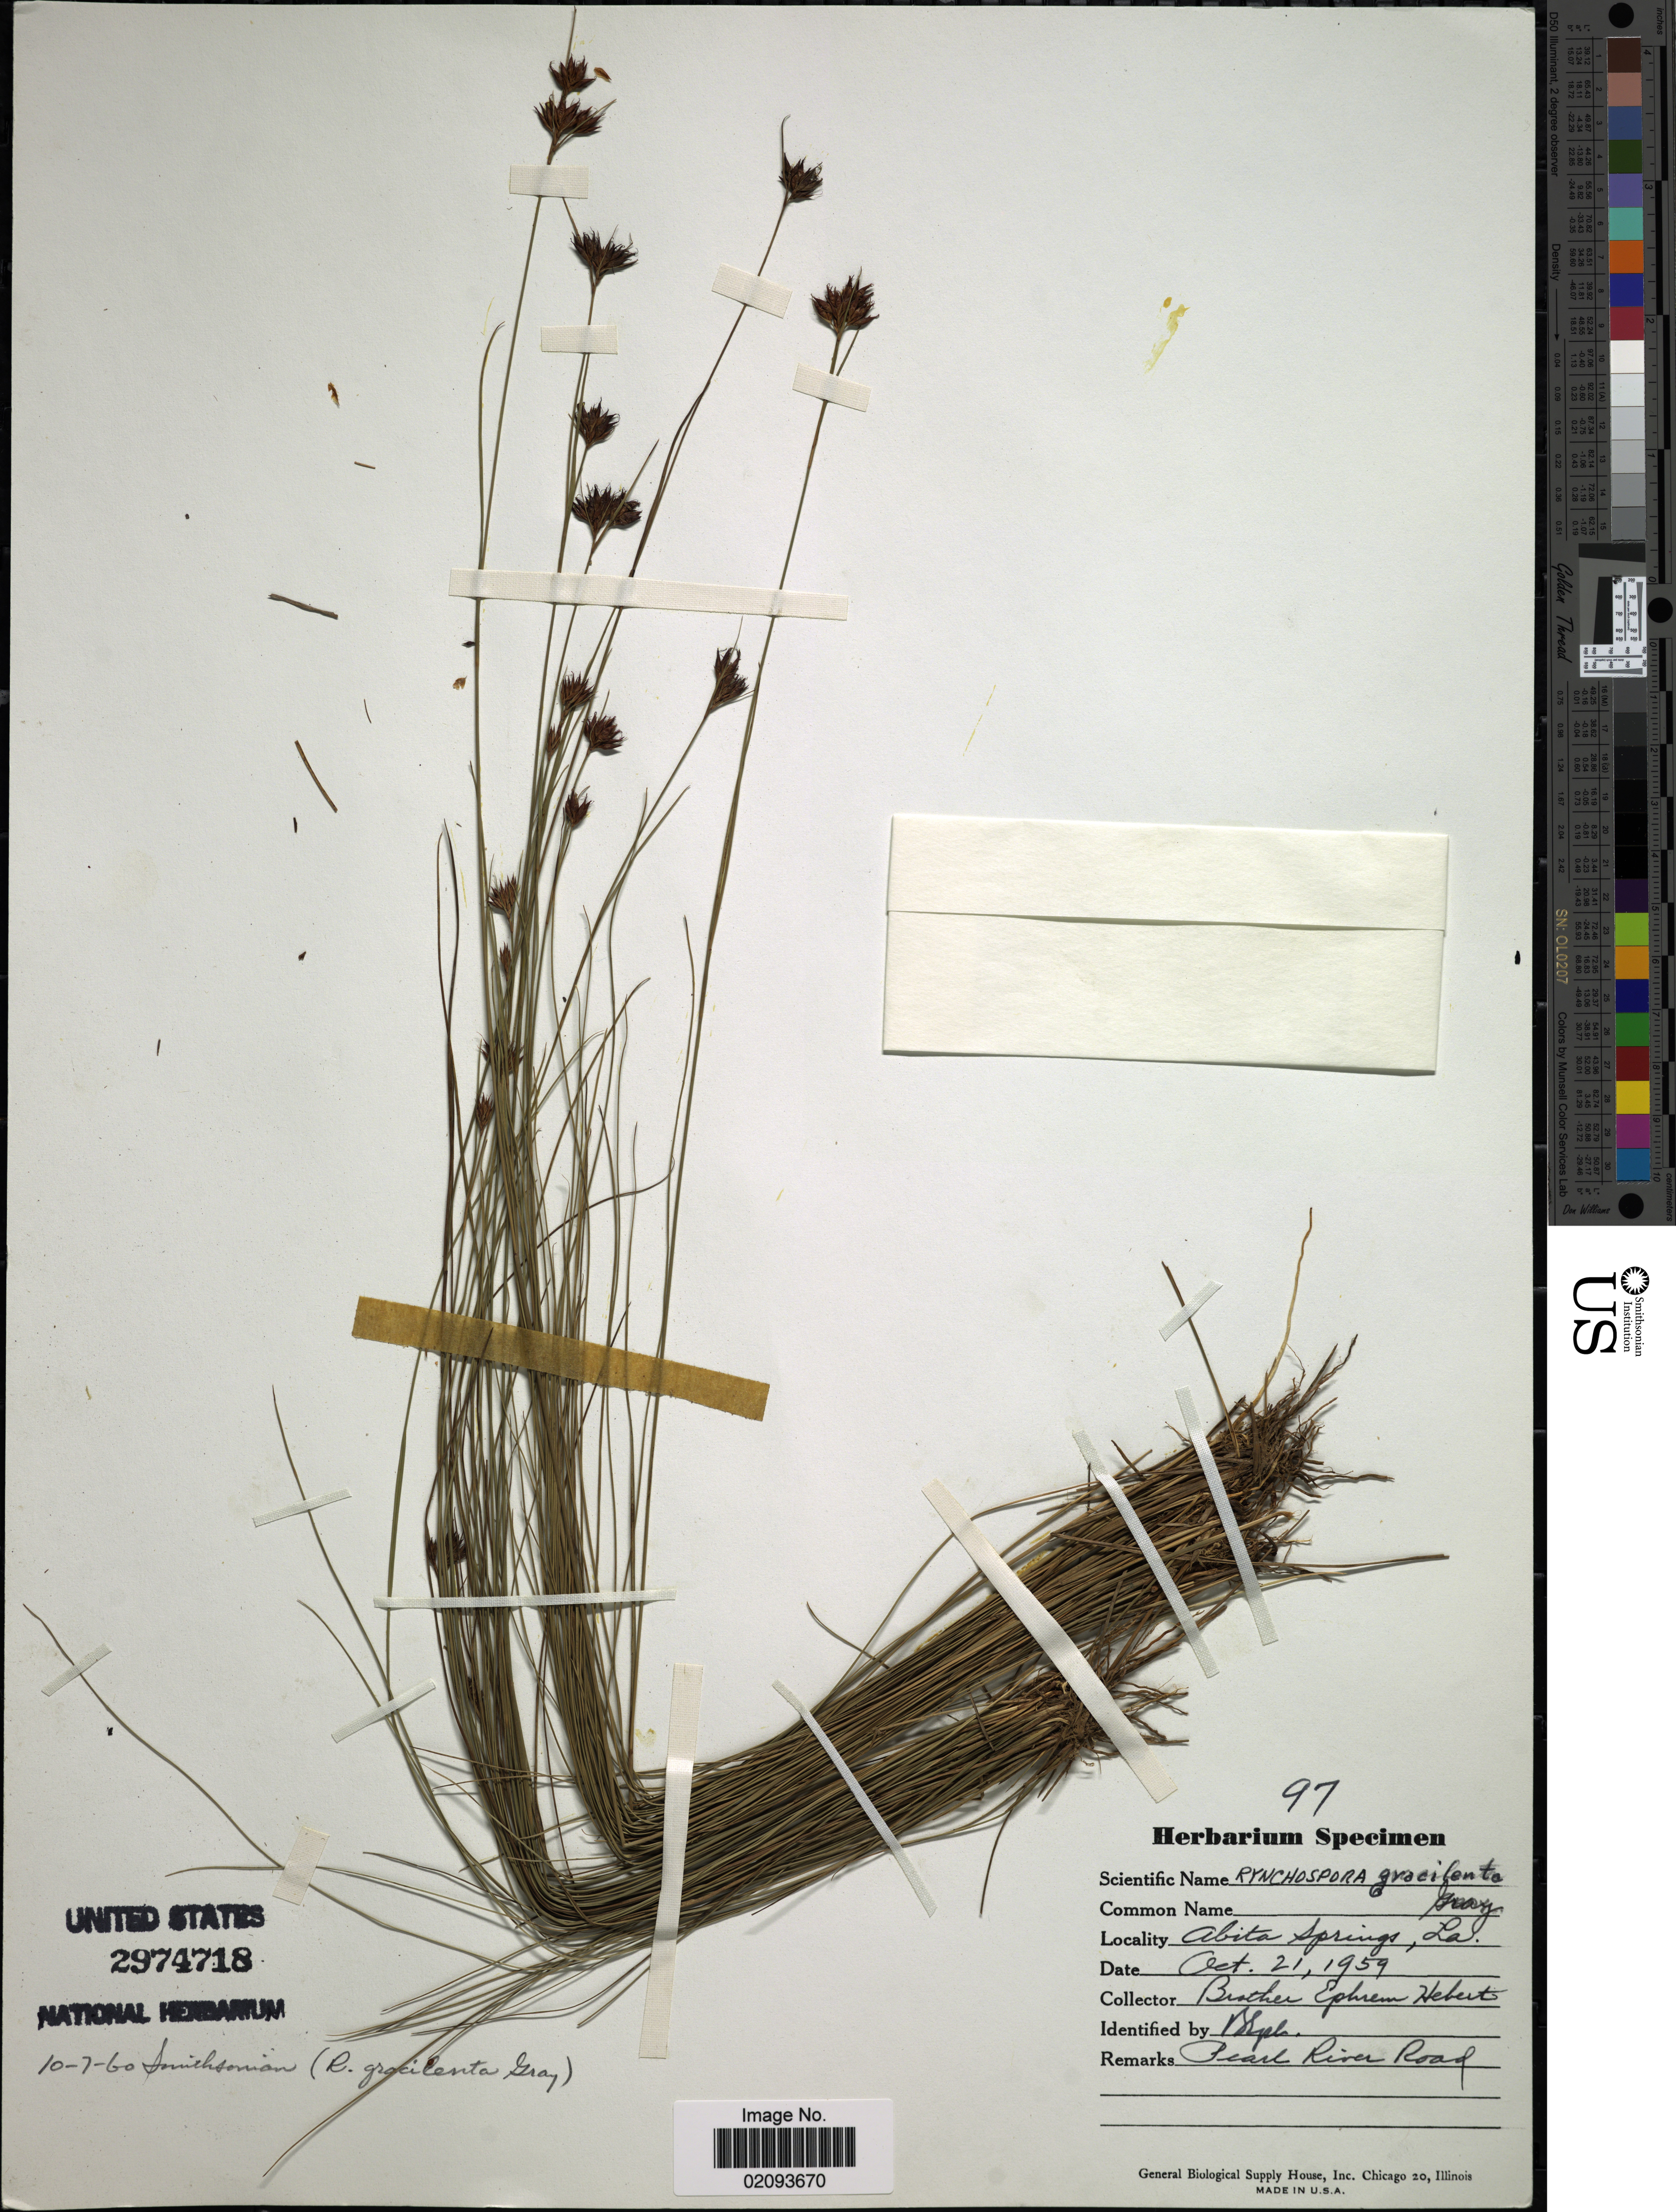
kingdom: Plantae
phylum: Tracheophyta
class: Liliopsida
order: Poales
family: Cyperaceae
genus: Rhynchospora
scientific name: Rhynchospora gracilenta A. Gray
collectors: E. Hebert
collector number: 97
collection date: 1959-10-21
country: United States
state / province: Louisiana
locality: Abita Srping. Pearl River Road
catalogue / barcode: US 2974718